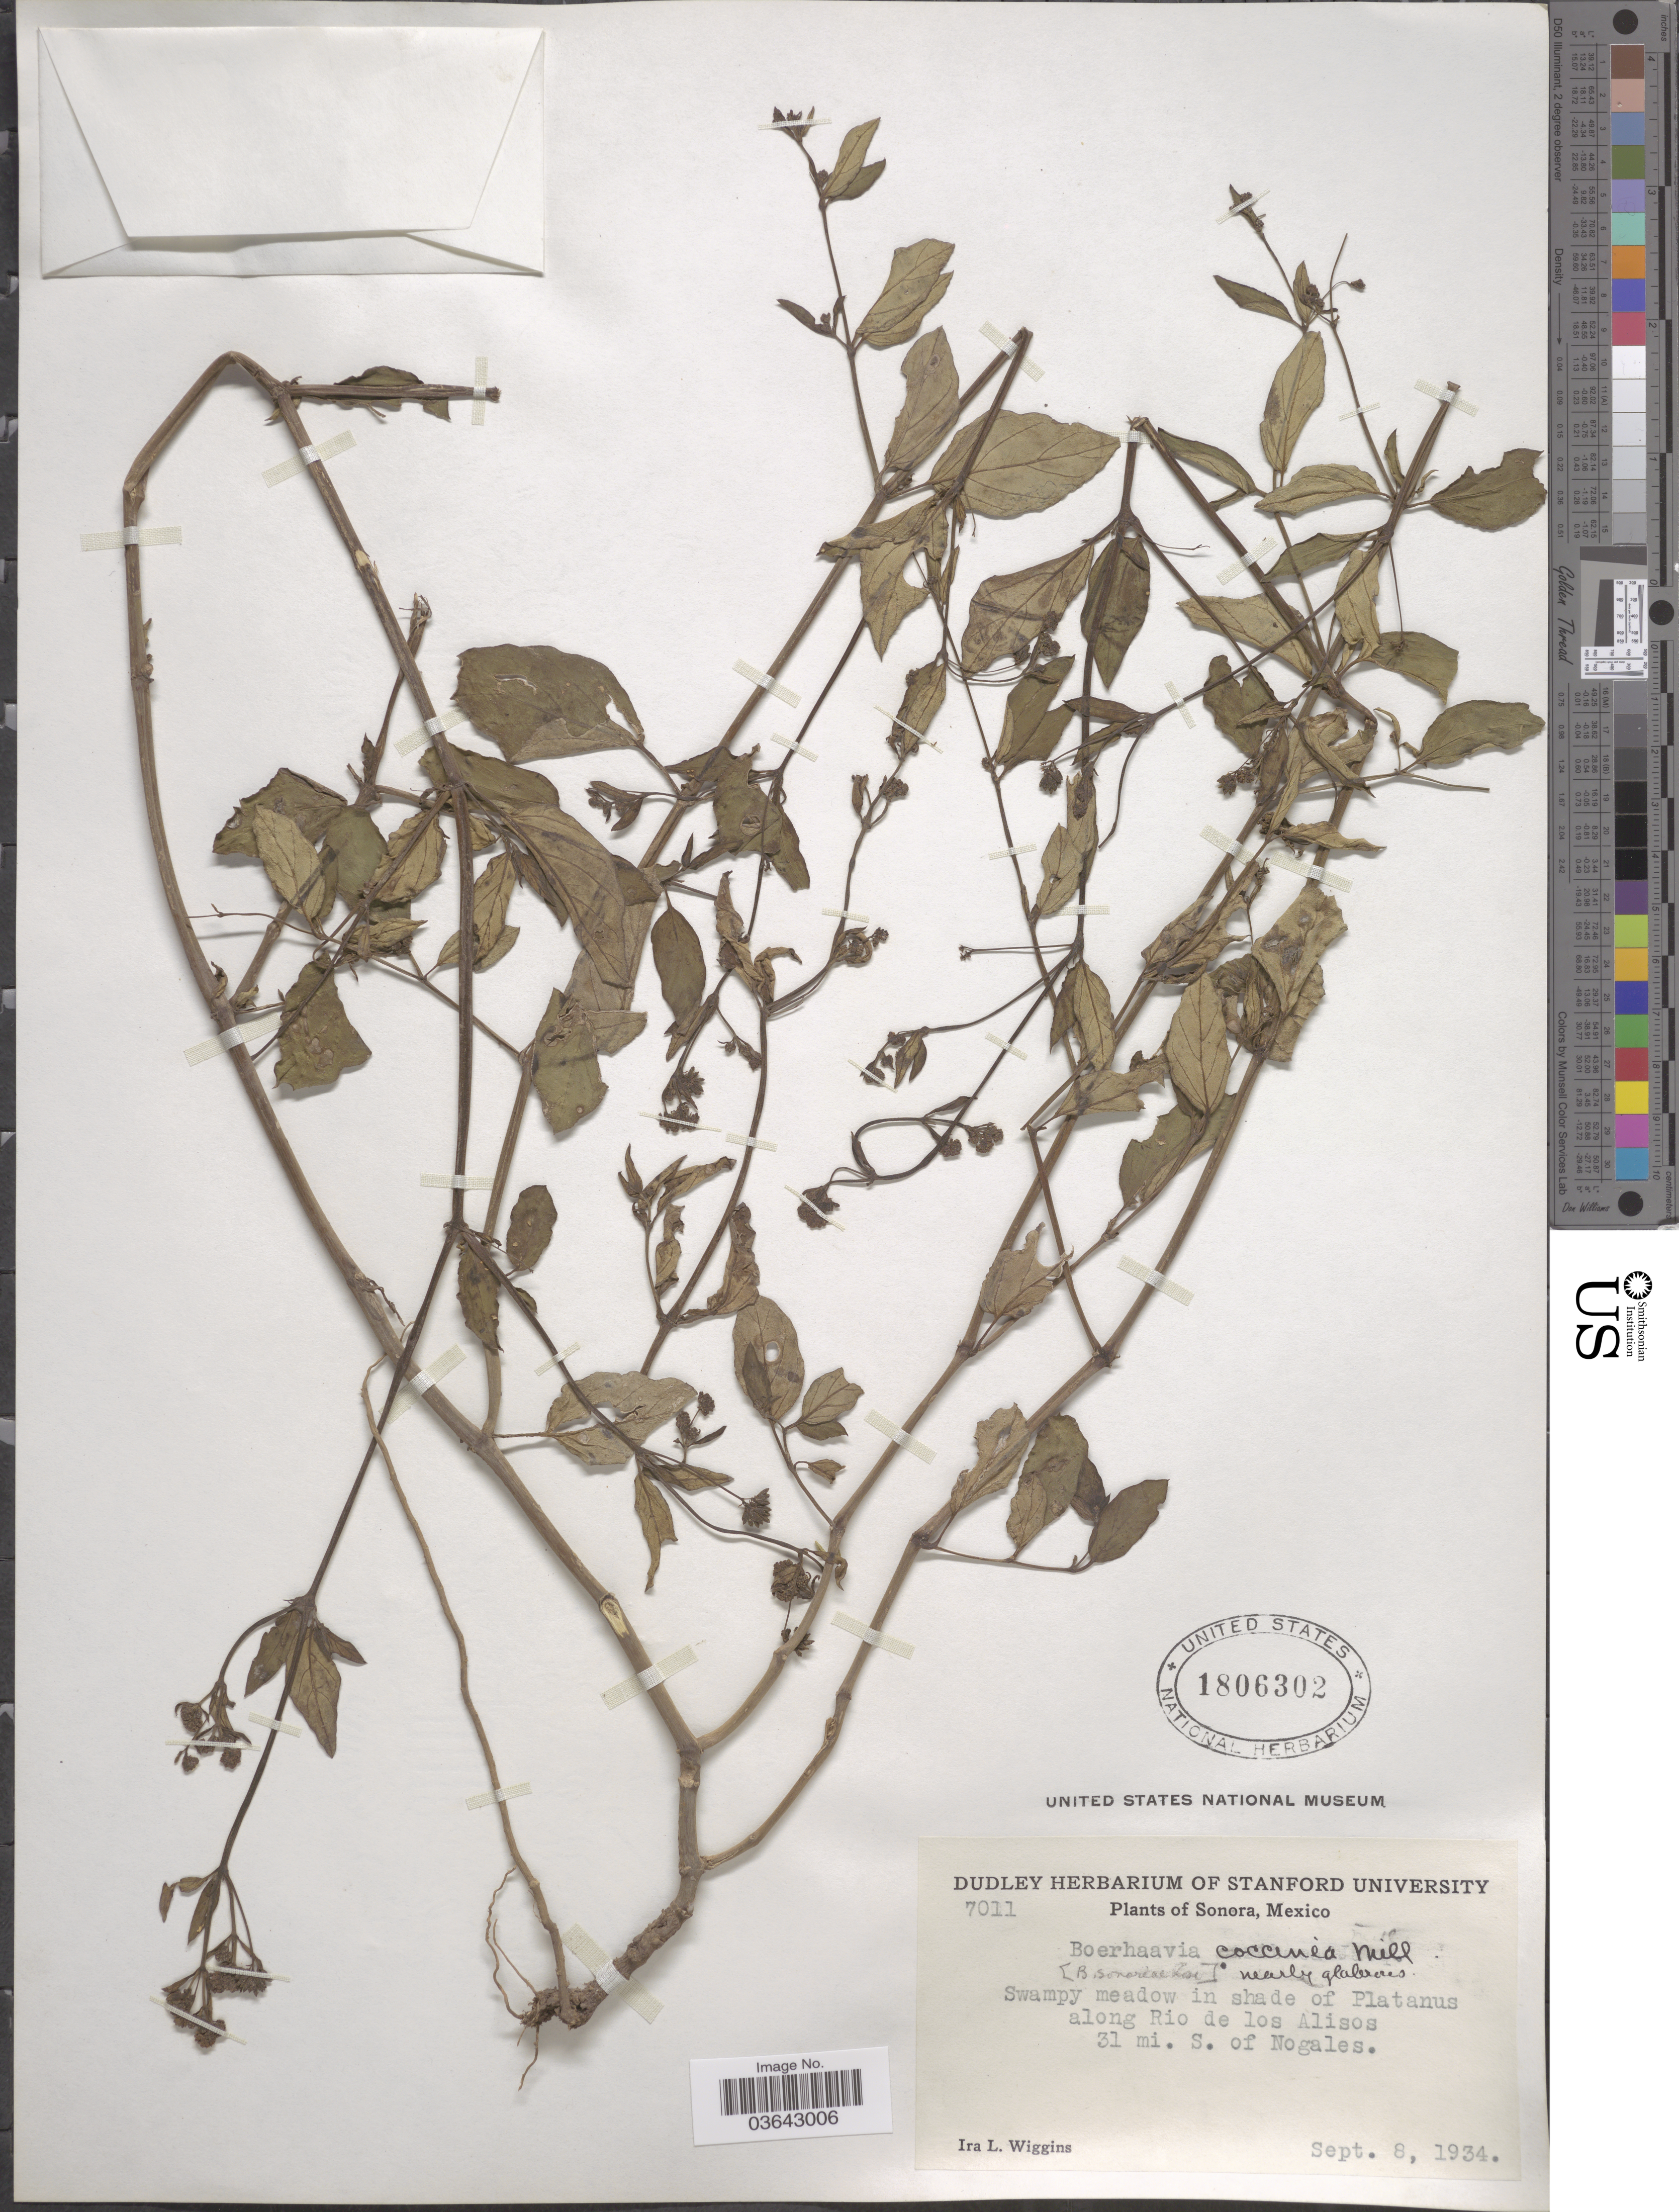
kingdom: Plantae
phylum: Tracheophyta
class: Magnoliopsida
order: Caryophyllales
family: Nyctaginaceae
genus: Boerhavia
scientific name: Boerhavia coccinea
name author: Mill.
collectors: I. L. Wiggins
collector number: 7011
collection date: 1934-09-08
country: Mexico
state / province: Sonora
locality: Swampy meadow in shade of Platanus along Rio de los Alisos, 31 mi. S. of Nogales.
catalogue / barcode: US 1806302